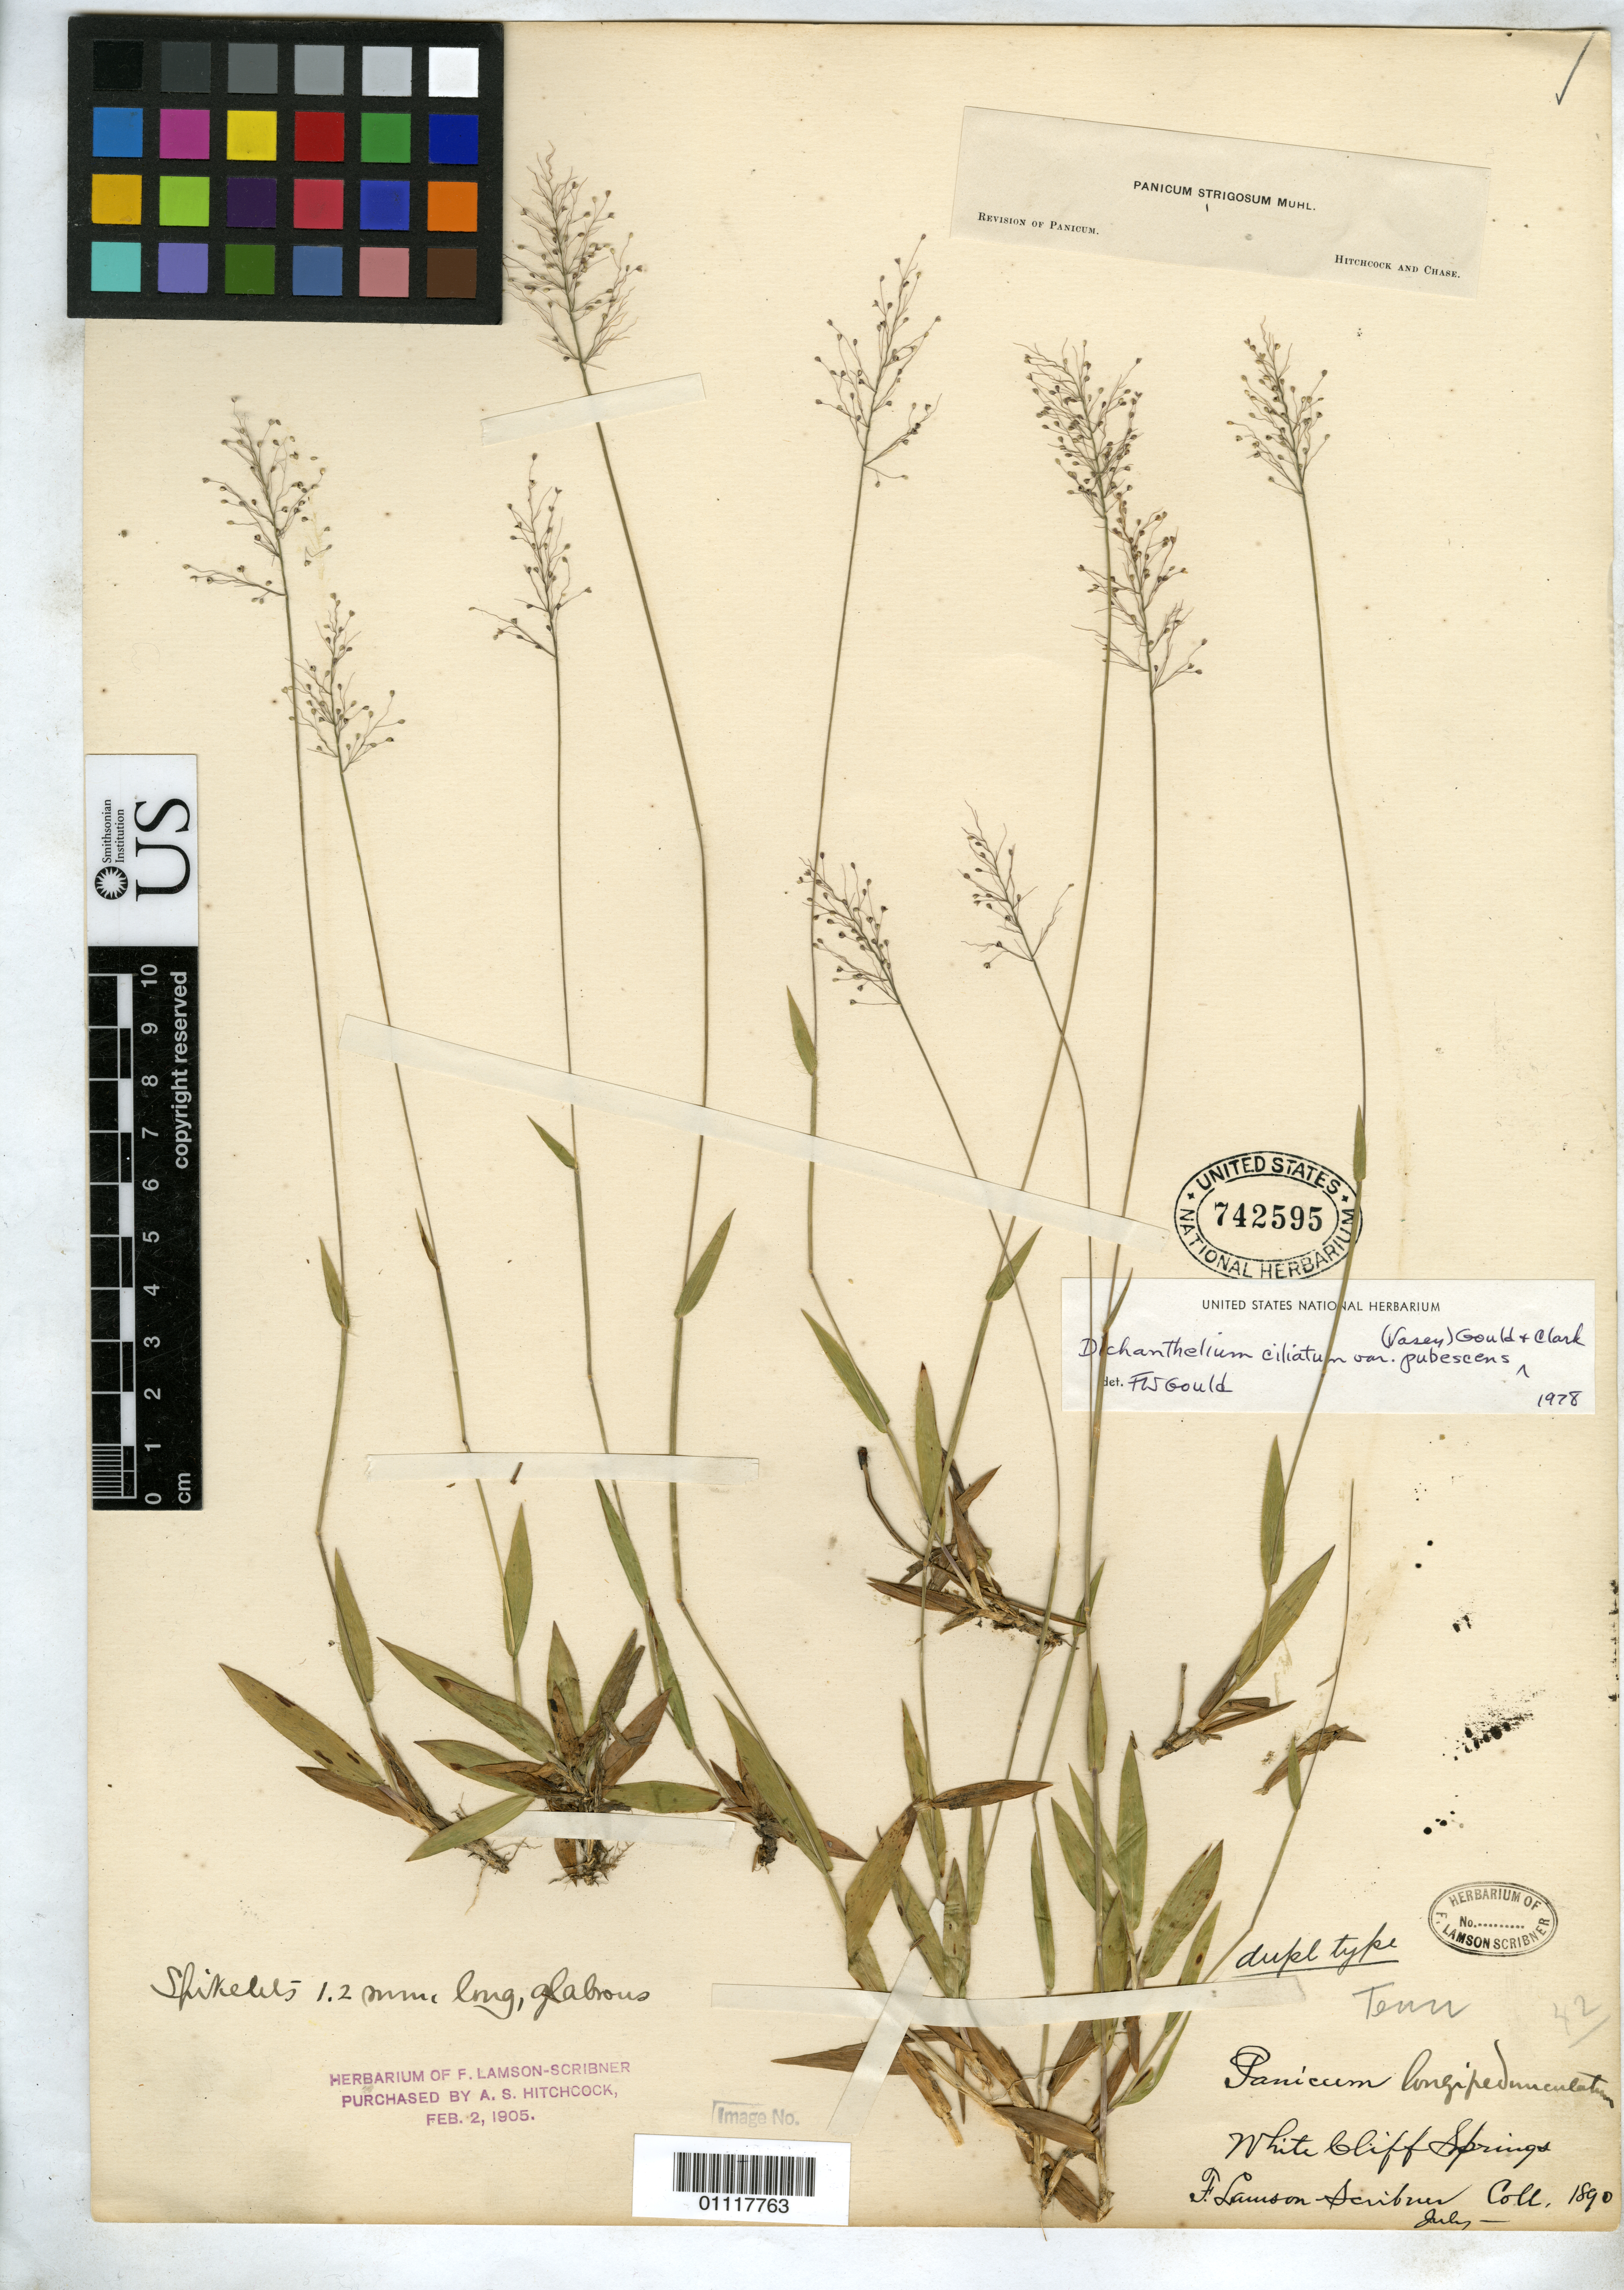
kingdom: Plantae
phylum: Tracheophyta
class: Liliopsida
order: Poales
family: Poaceae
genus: Panicum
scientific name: Panicum longipedunculatum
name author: Scribn.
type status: Isolectotype; Type Collection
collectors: F. L. Scribner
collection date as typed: Jul 1890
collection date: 1890-07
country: United States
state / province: Tennessee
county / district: Monroe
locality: White Cliff Springs.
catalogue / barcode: US 742595